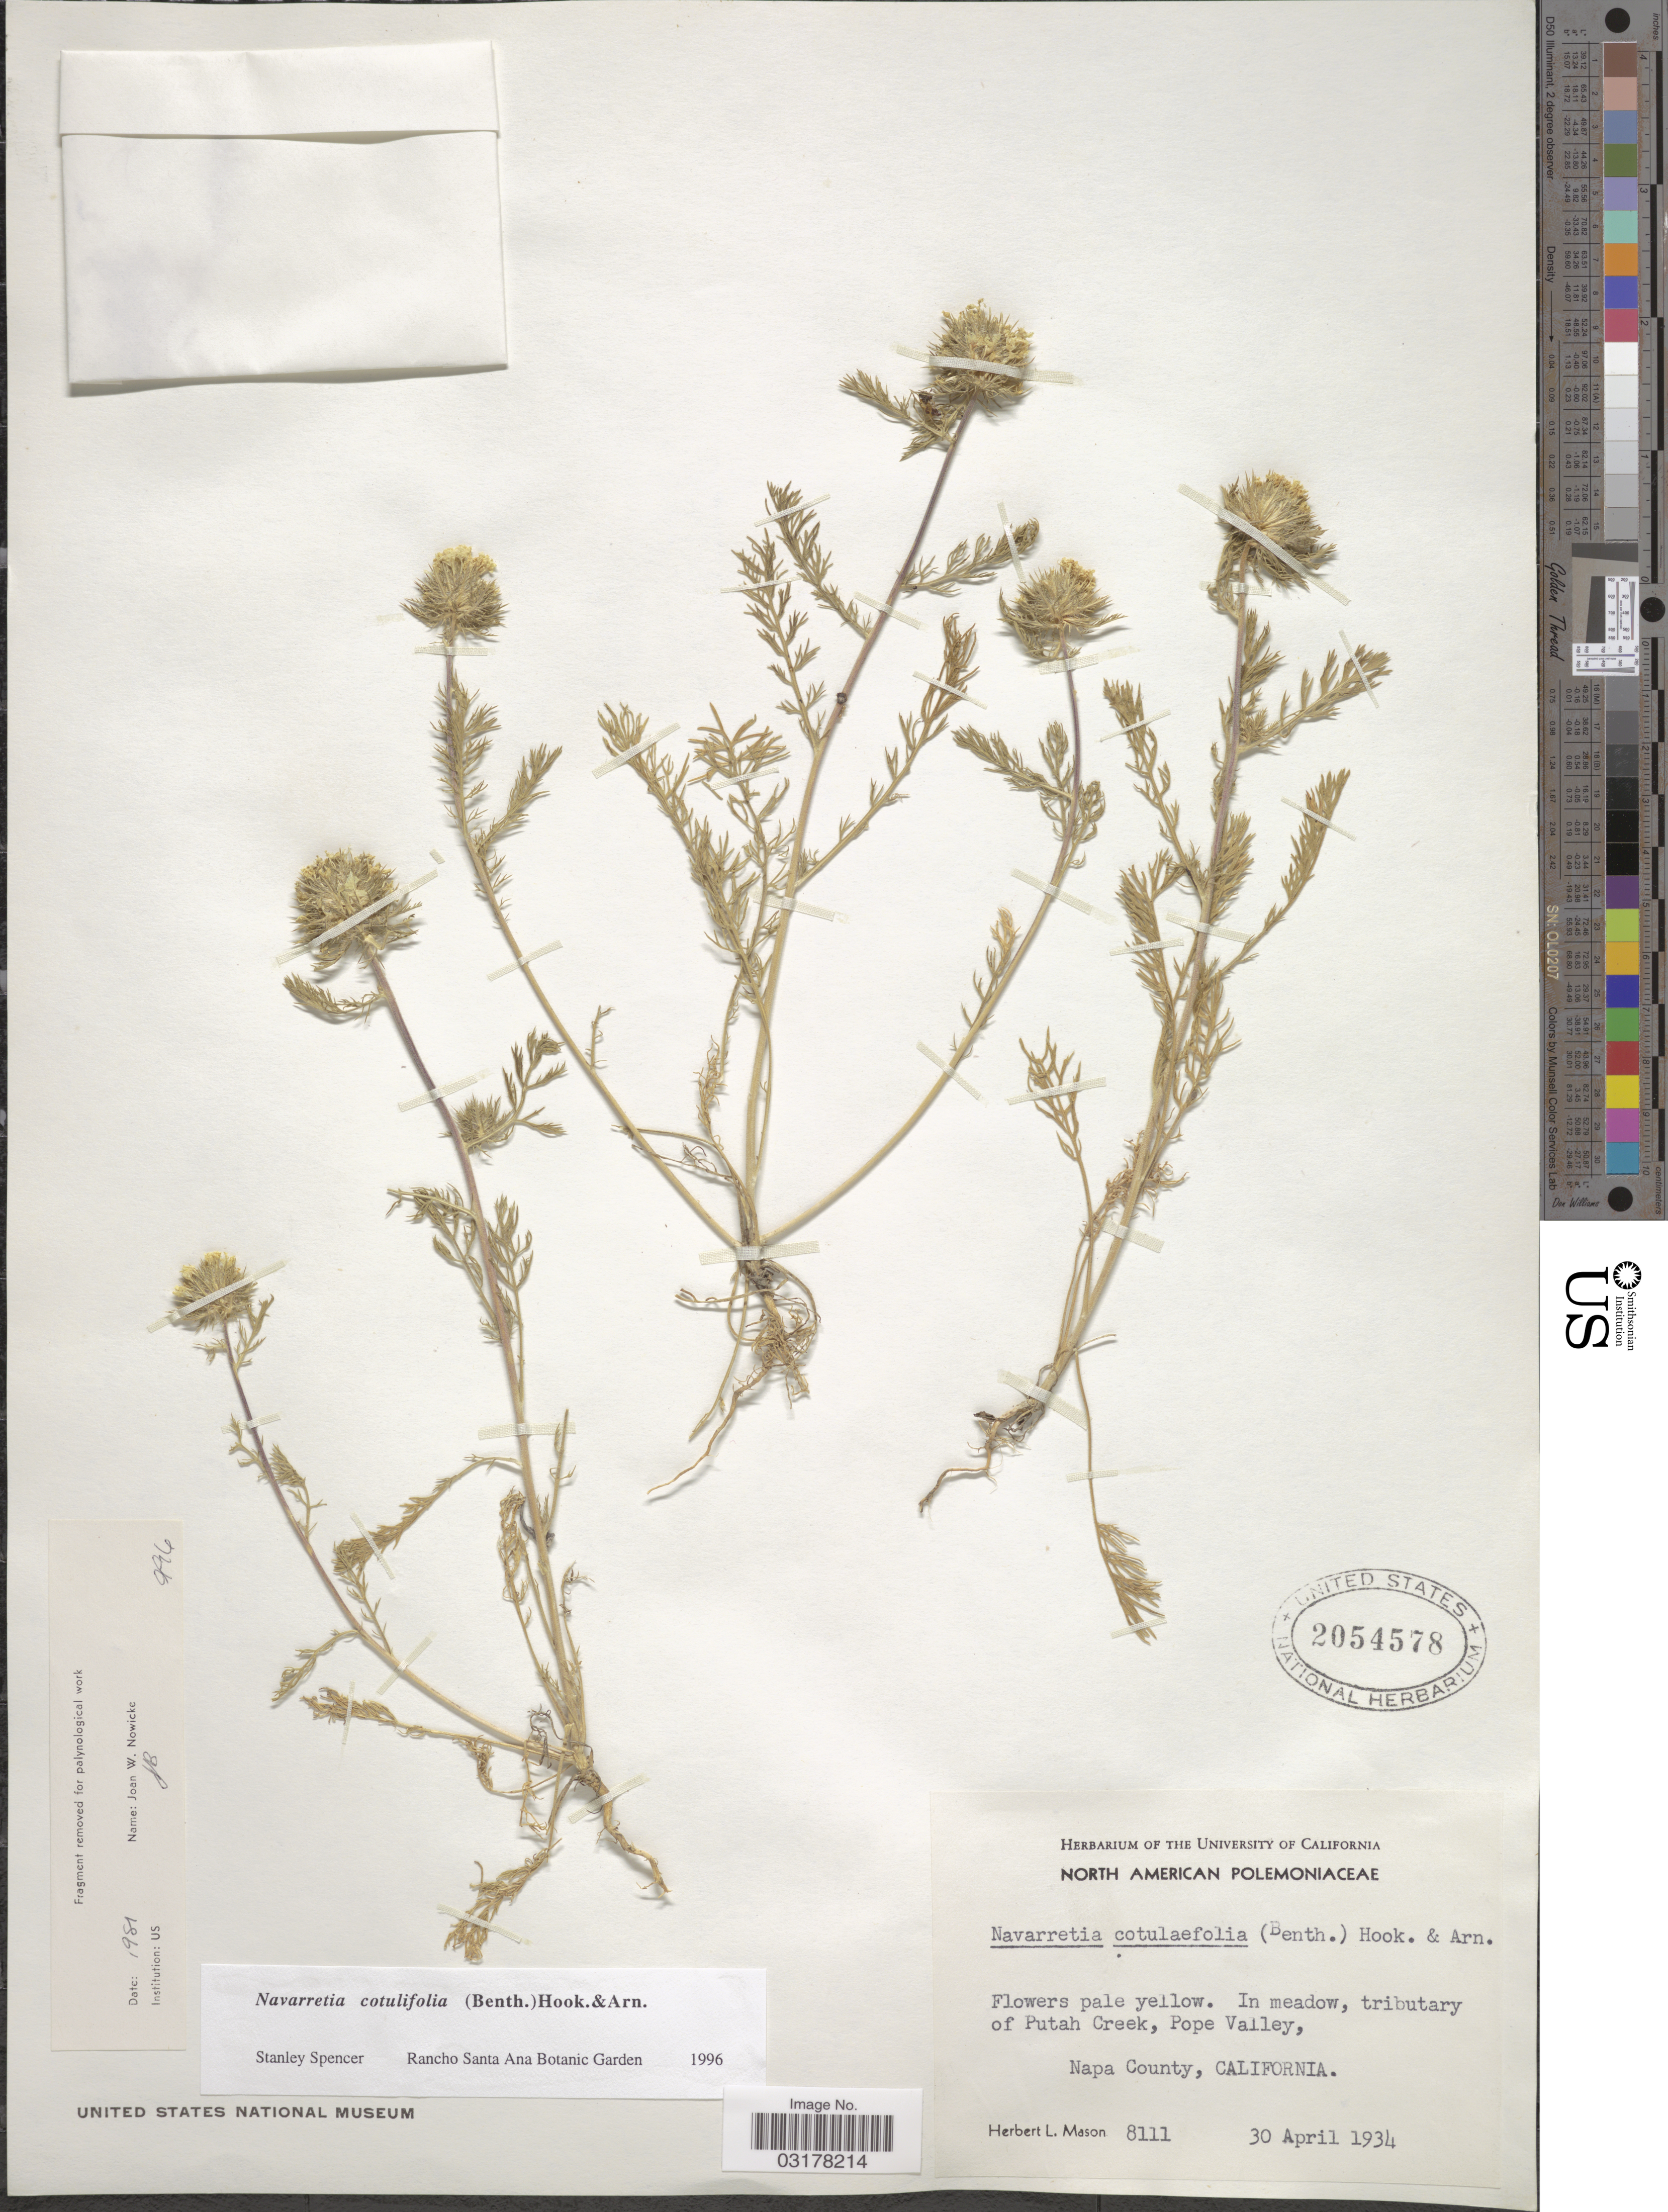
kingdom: Plantae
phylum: Tracheophyta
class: Magnoliopsida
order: Ericales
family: Polemoniaceae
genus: Navarretia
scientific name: Navarretia cotulifolia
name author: (Benth.) Hook. & Arn.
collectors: H. L. Mason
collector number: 8111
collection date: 1934-04-30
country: United States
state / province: California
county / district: Napa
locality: In meadow, tributary of Putah Creek, Pope Valle, Napa County.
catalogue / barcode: US 2054578